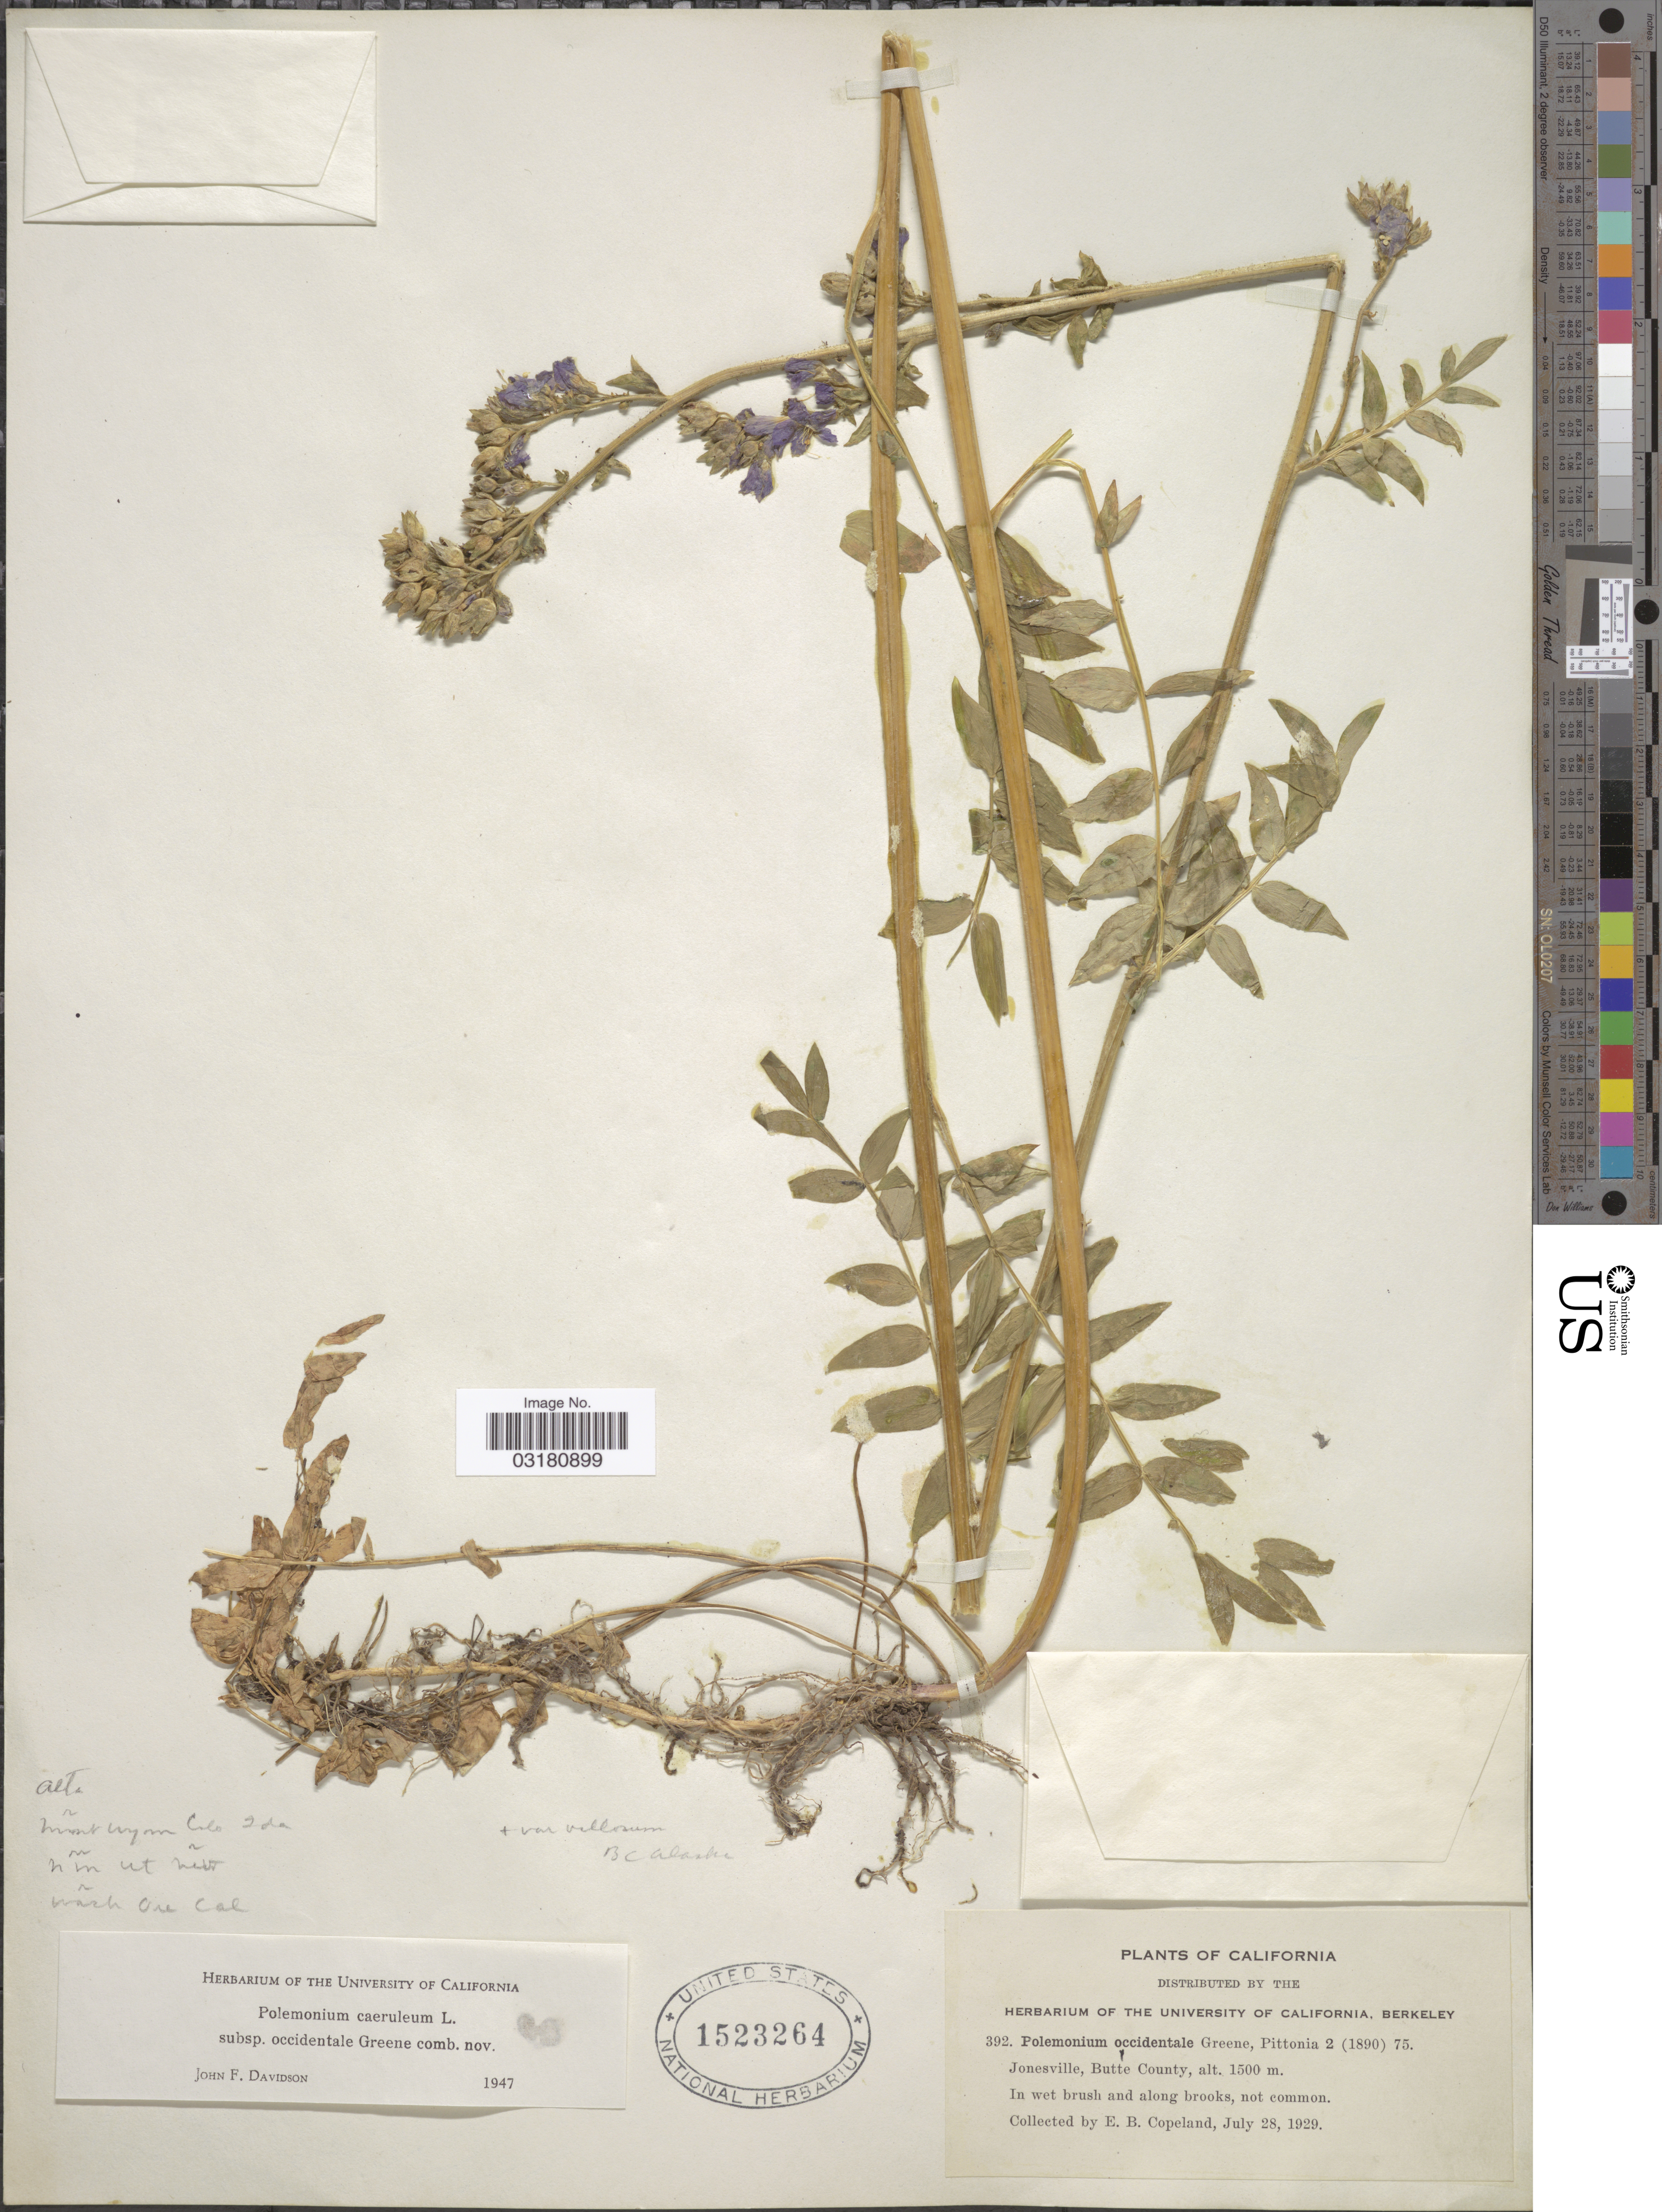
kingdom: Plantae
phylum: Tracheophyta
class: Magnoliopsida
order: Ericales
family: Polemoniaceae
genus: Polemonium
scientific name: Polemonium caeruleum subsp. occidentale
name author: (Greene) J.F. Davidson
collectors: E. B. Copeland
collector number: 392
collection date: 1929-07-28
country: United States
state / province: California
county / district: Butte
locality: Jonesville, Butte County.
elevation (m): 1500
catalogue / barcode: US 1523264